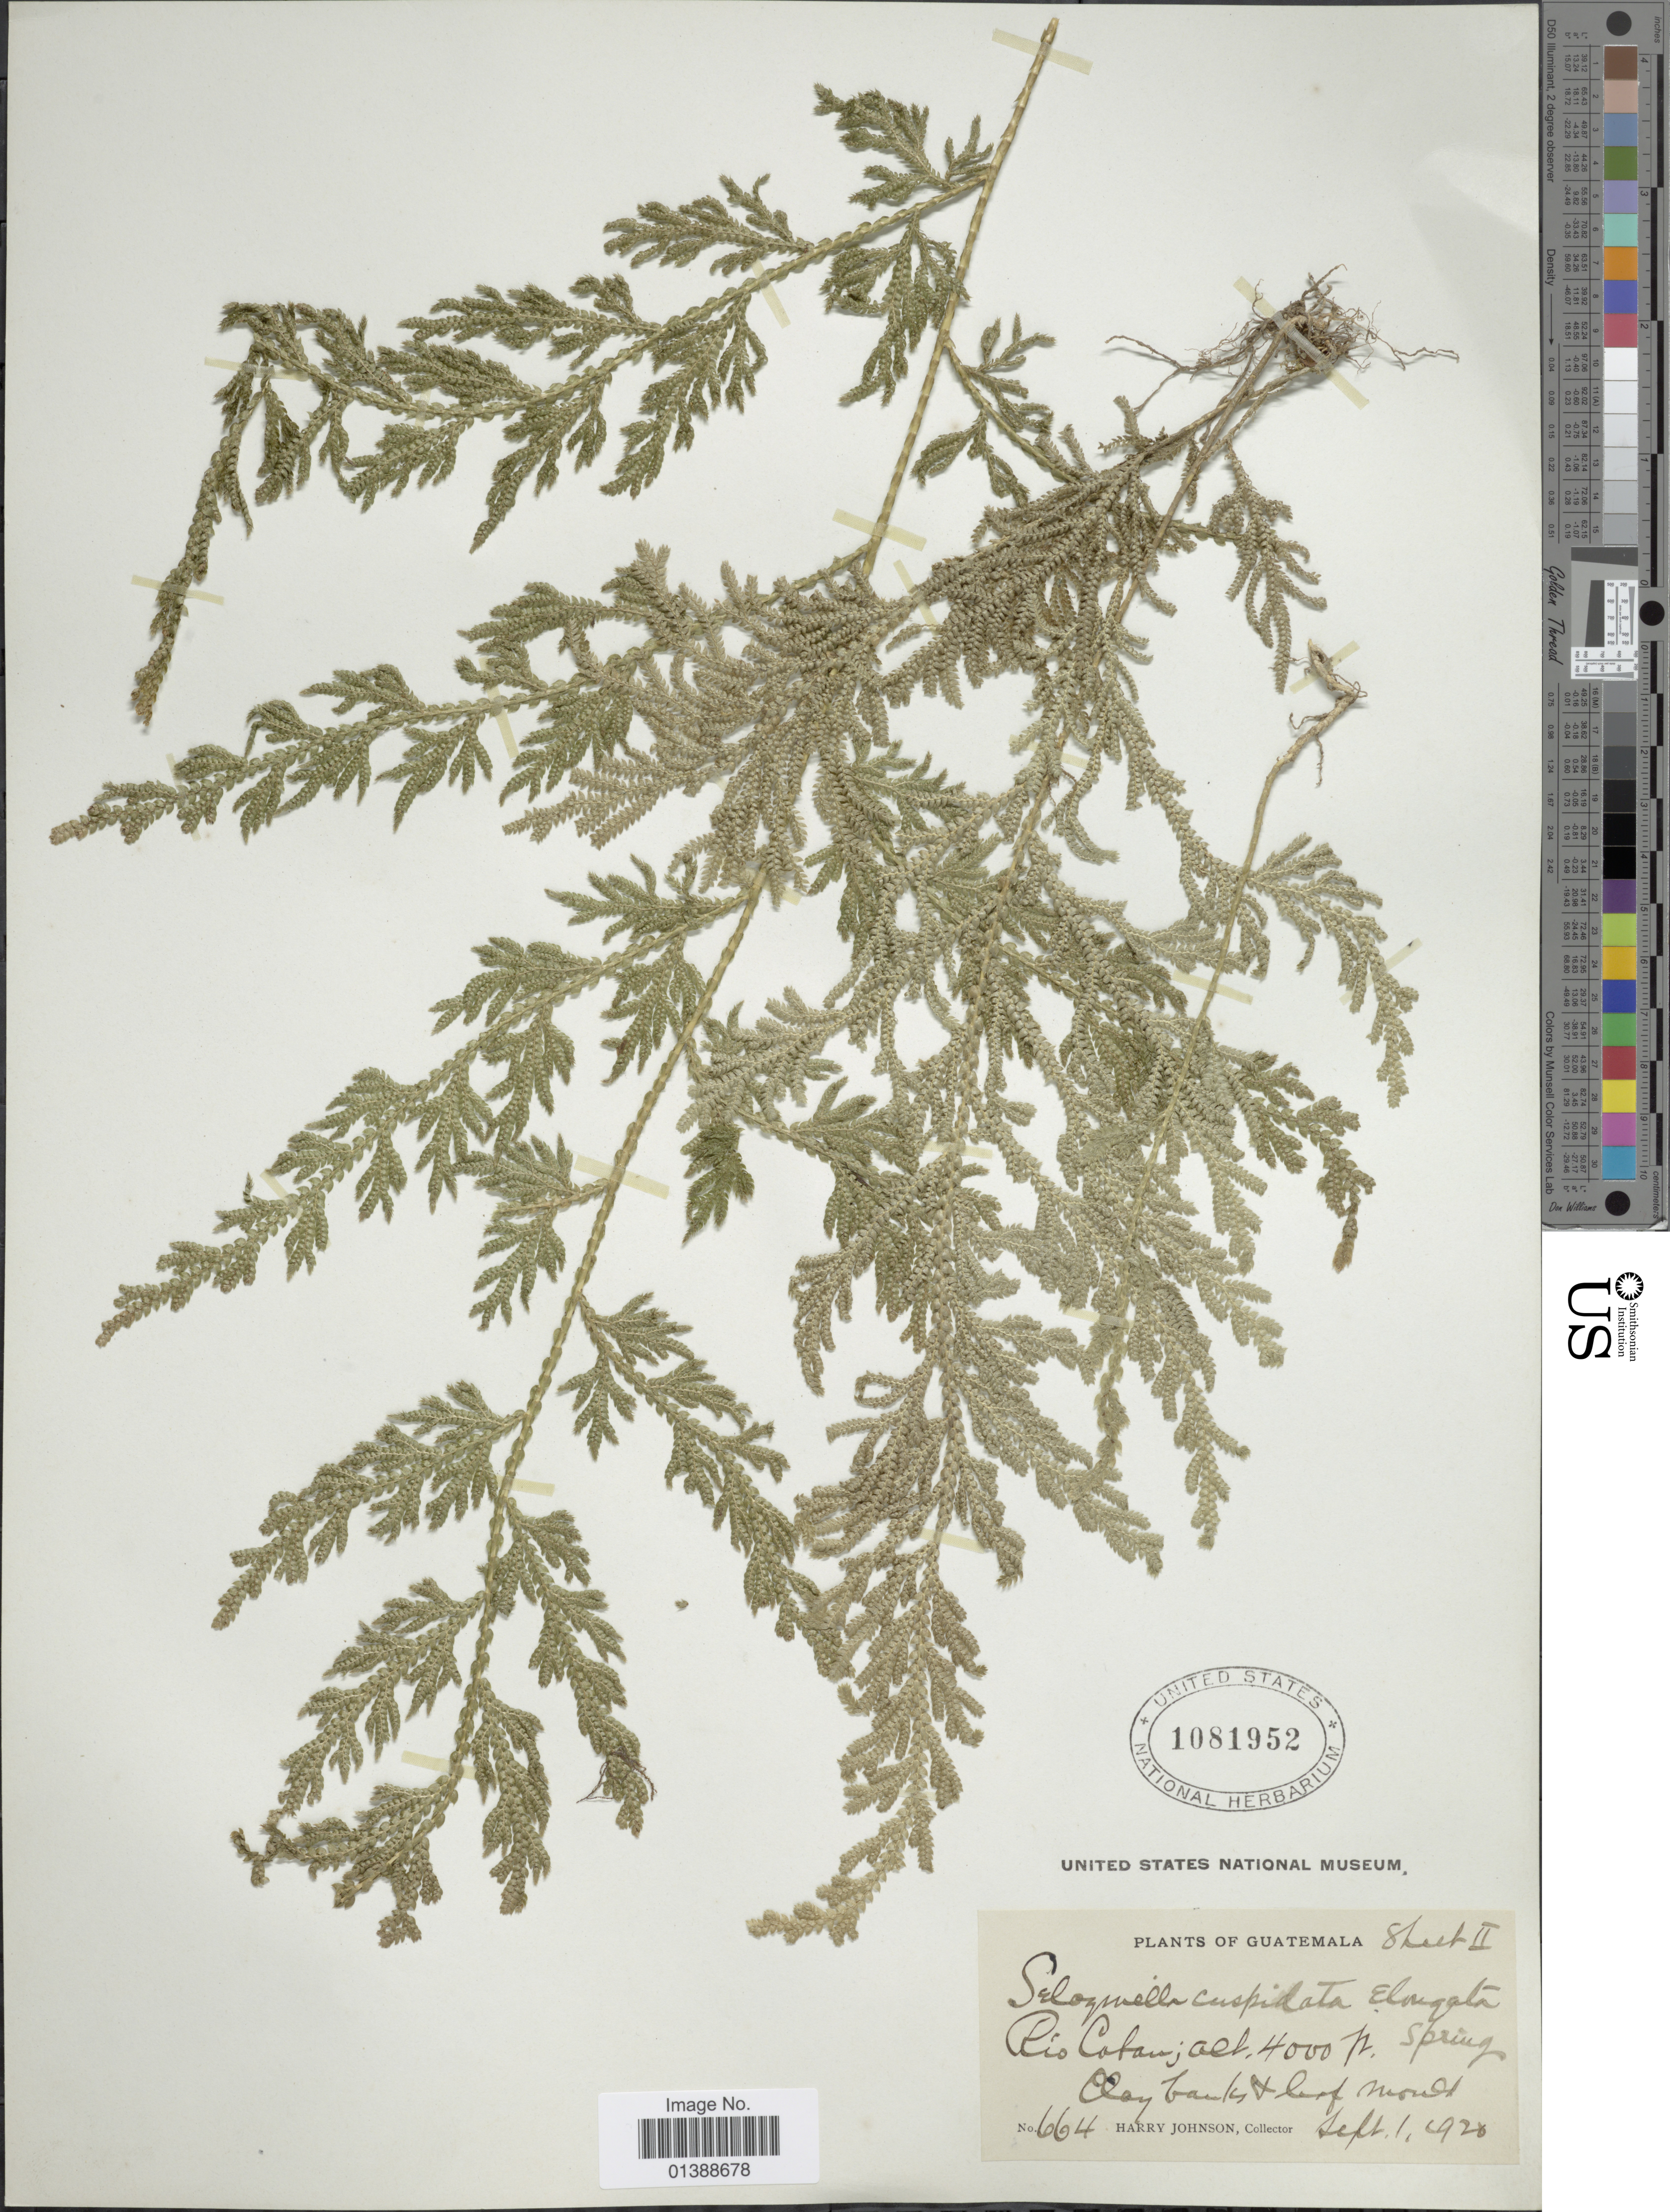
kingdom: Plantae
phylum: Tracheophyta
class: Lycopodiopsida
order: Selaginellales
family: Selaginellaceae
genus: Selaginella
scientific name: Selaginella pallescens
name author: (C. Presl) Spring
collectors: H. Johnson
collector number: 664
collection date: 1920-09-01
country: Guatemala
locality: Rio Coban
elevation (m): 1219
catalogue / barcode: US 1081952